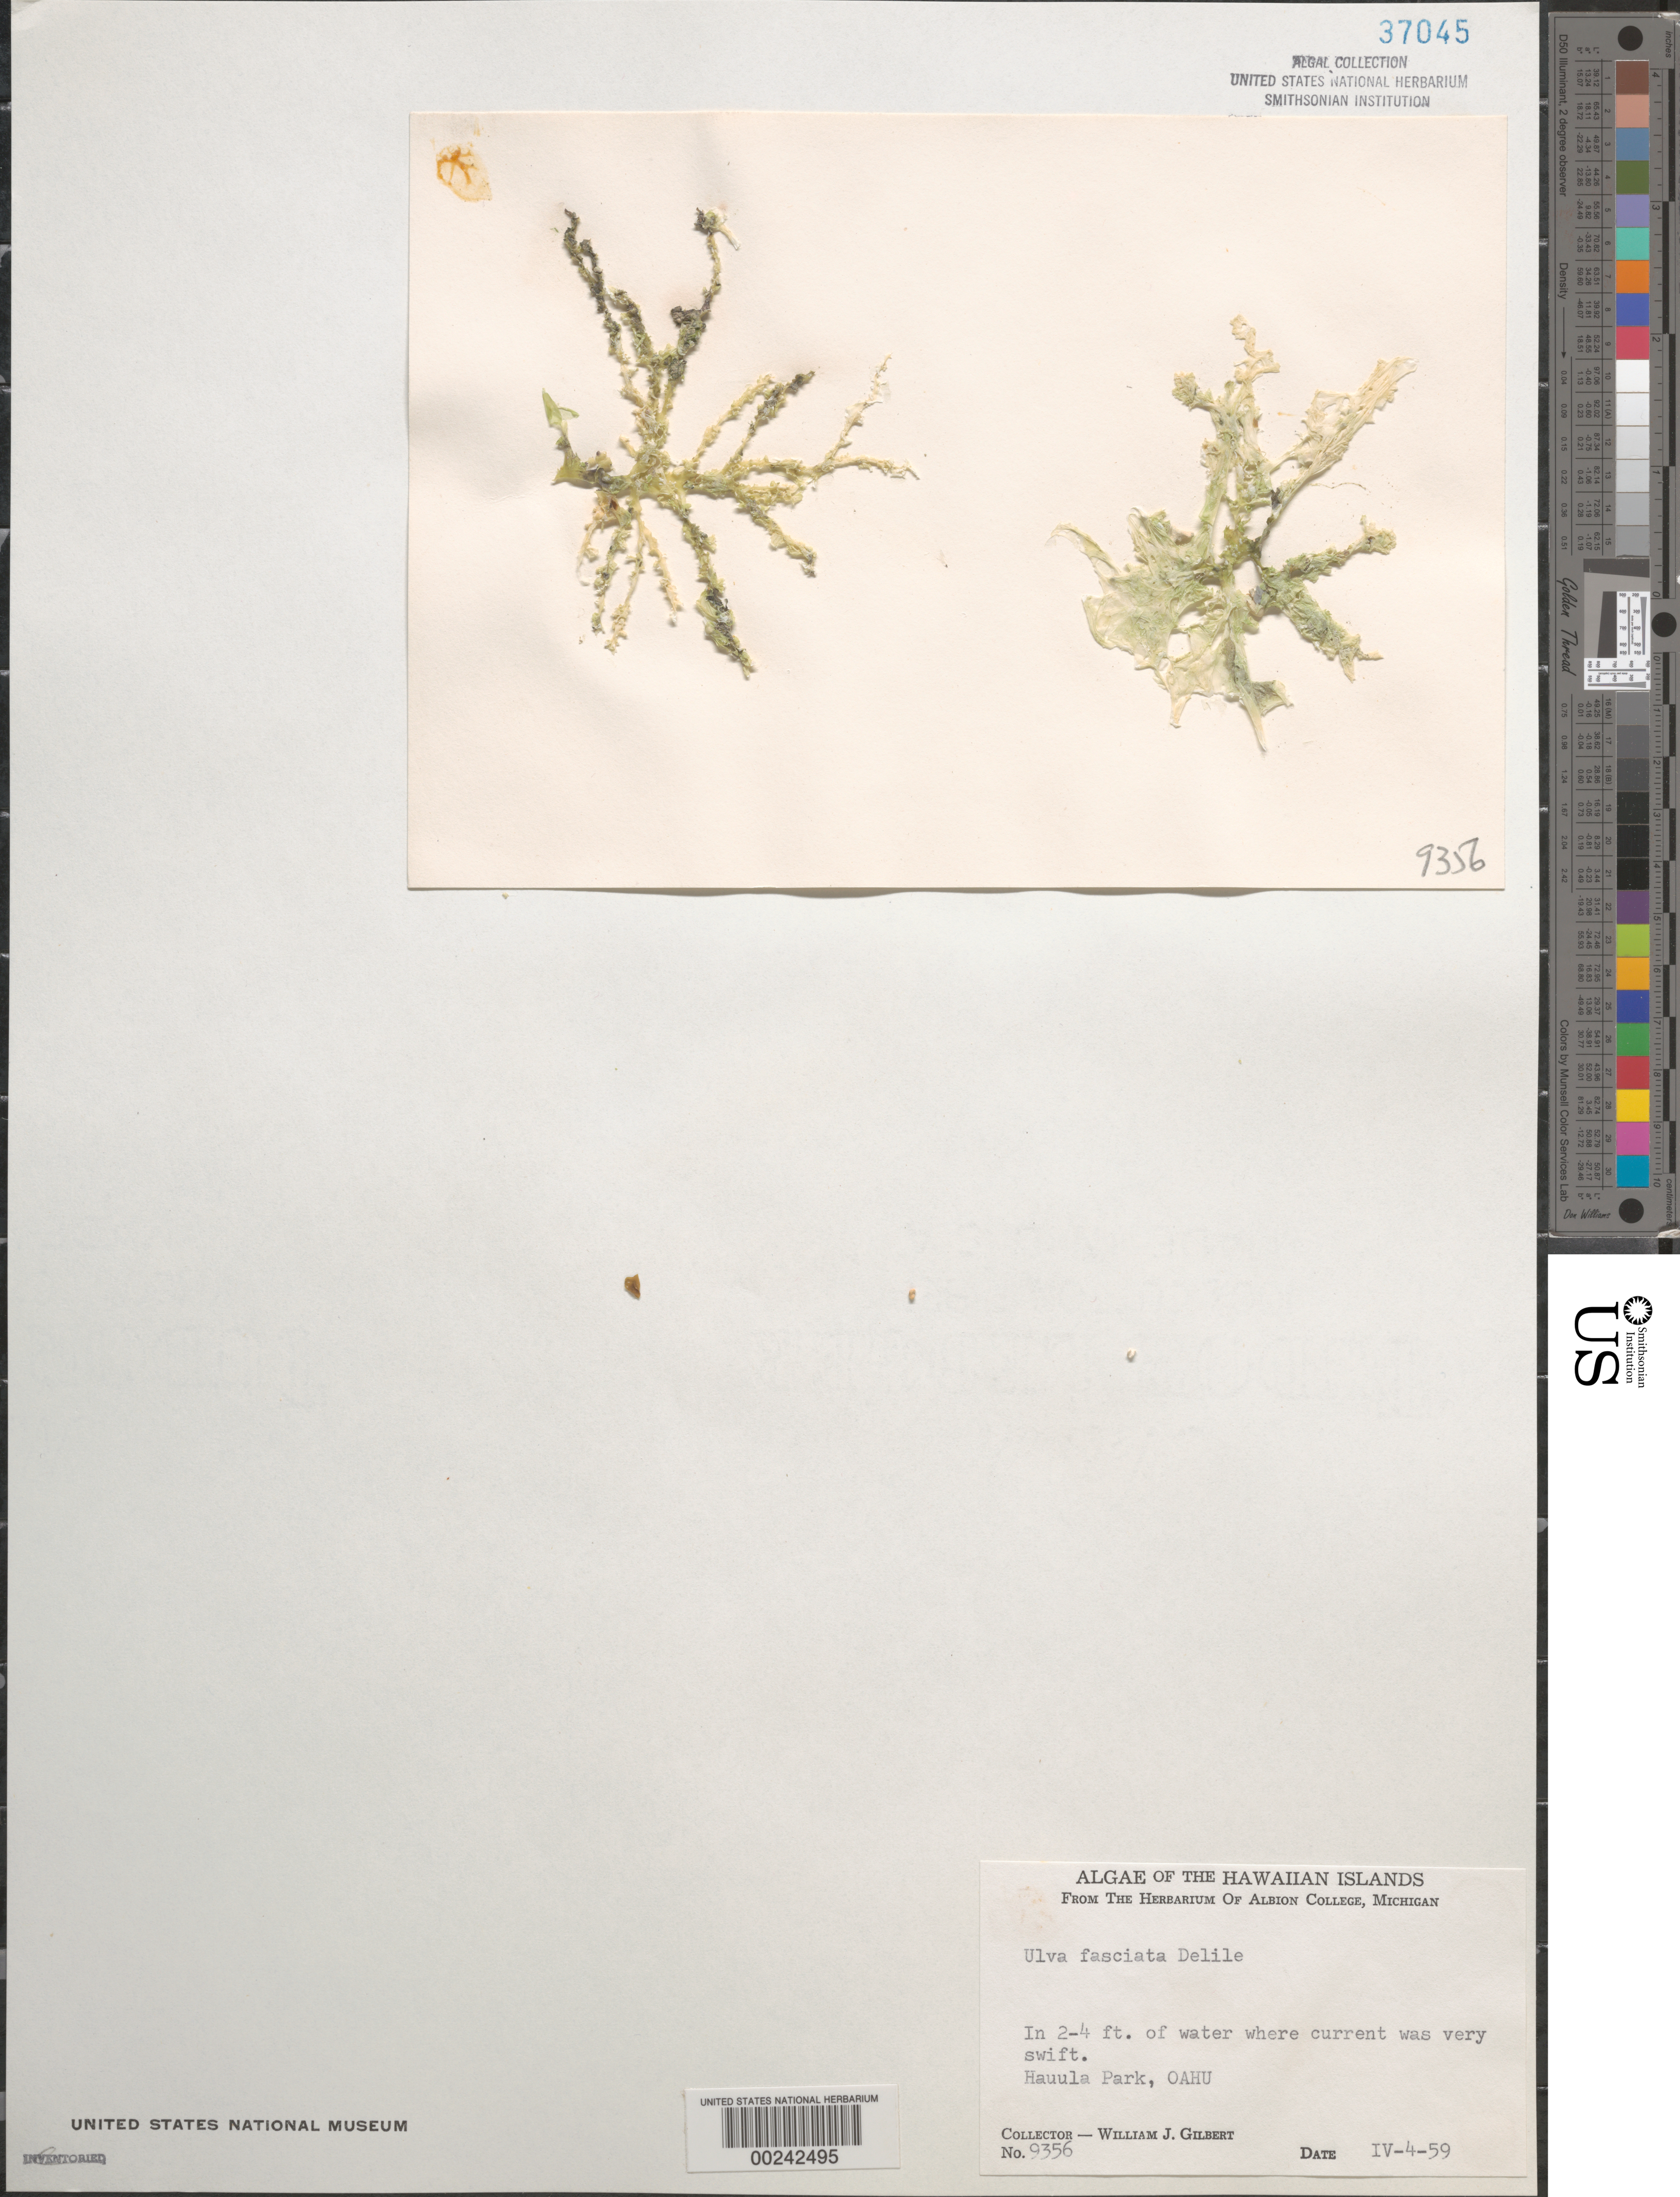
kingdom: Plantae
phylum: Chlorophyta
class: Ulvophyceae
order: Ulvales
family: Ulvaceae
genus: Ulva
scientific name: Ulva lactuca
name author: L.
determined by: Algae name updating Project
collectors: W. J. Gilbert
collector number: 9356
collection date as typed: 04 Apr 1959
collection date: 1959-04-04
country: United States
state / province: Hawaii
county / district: Honolulu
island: Oahu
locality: Hau'ula Park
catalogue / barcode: US 37045